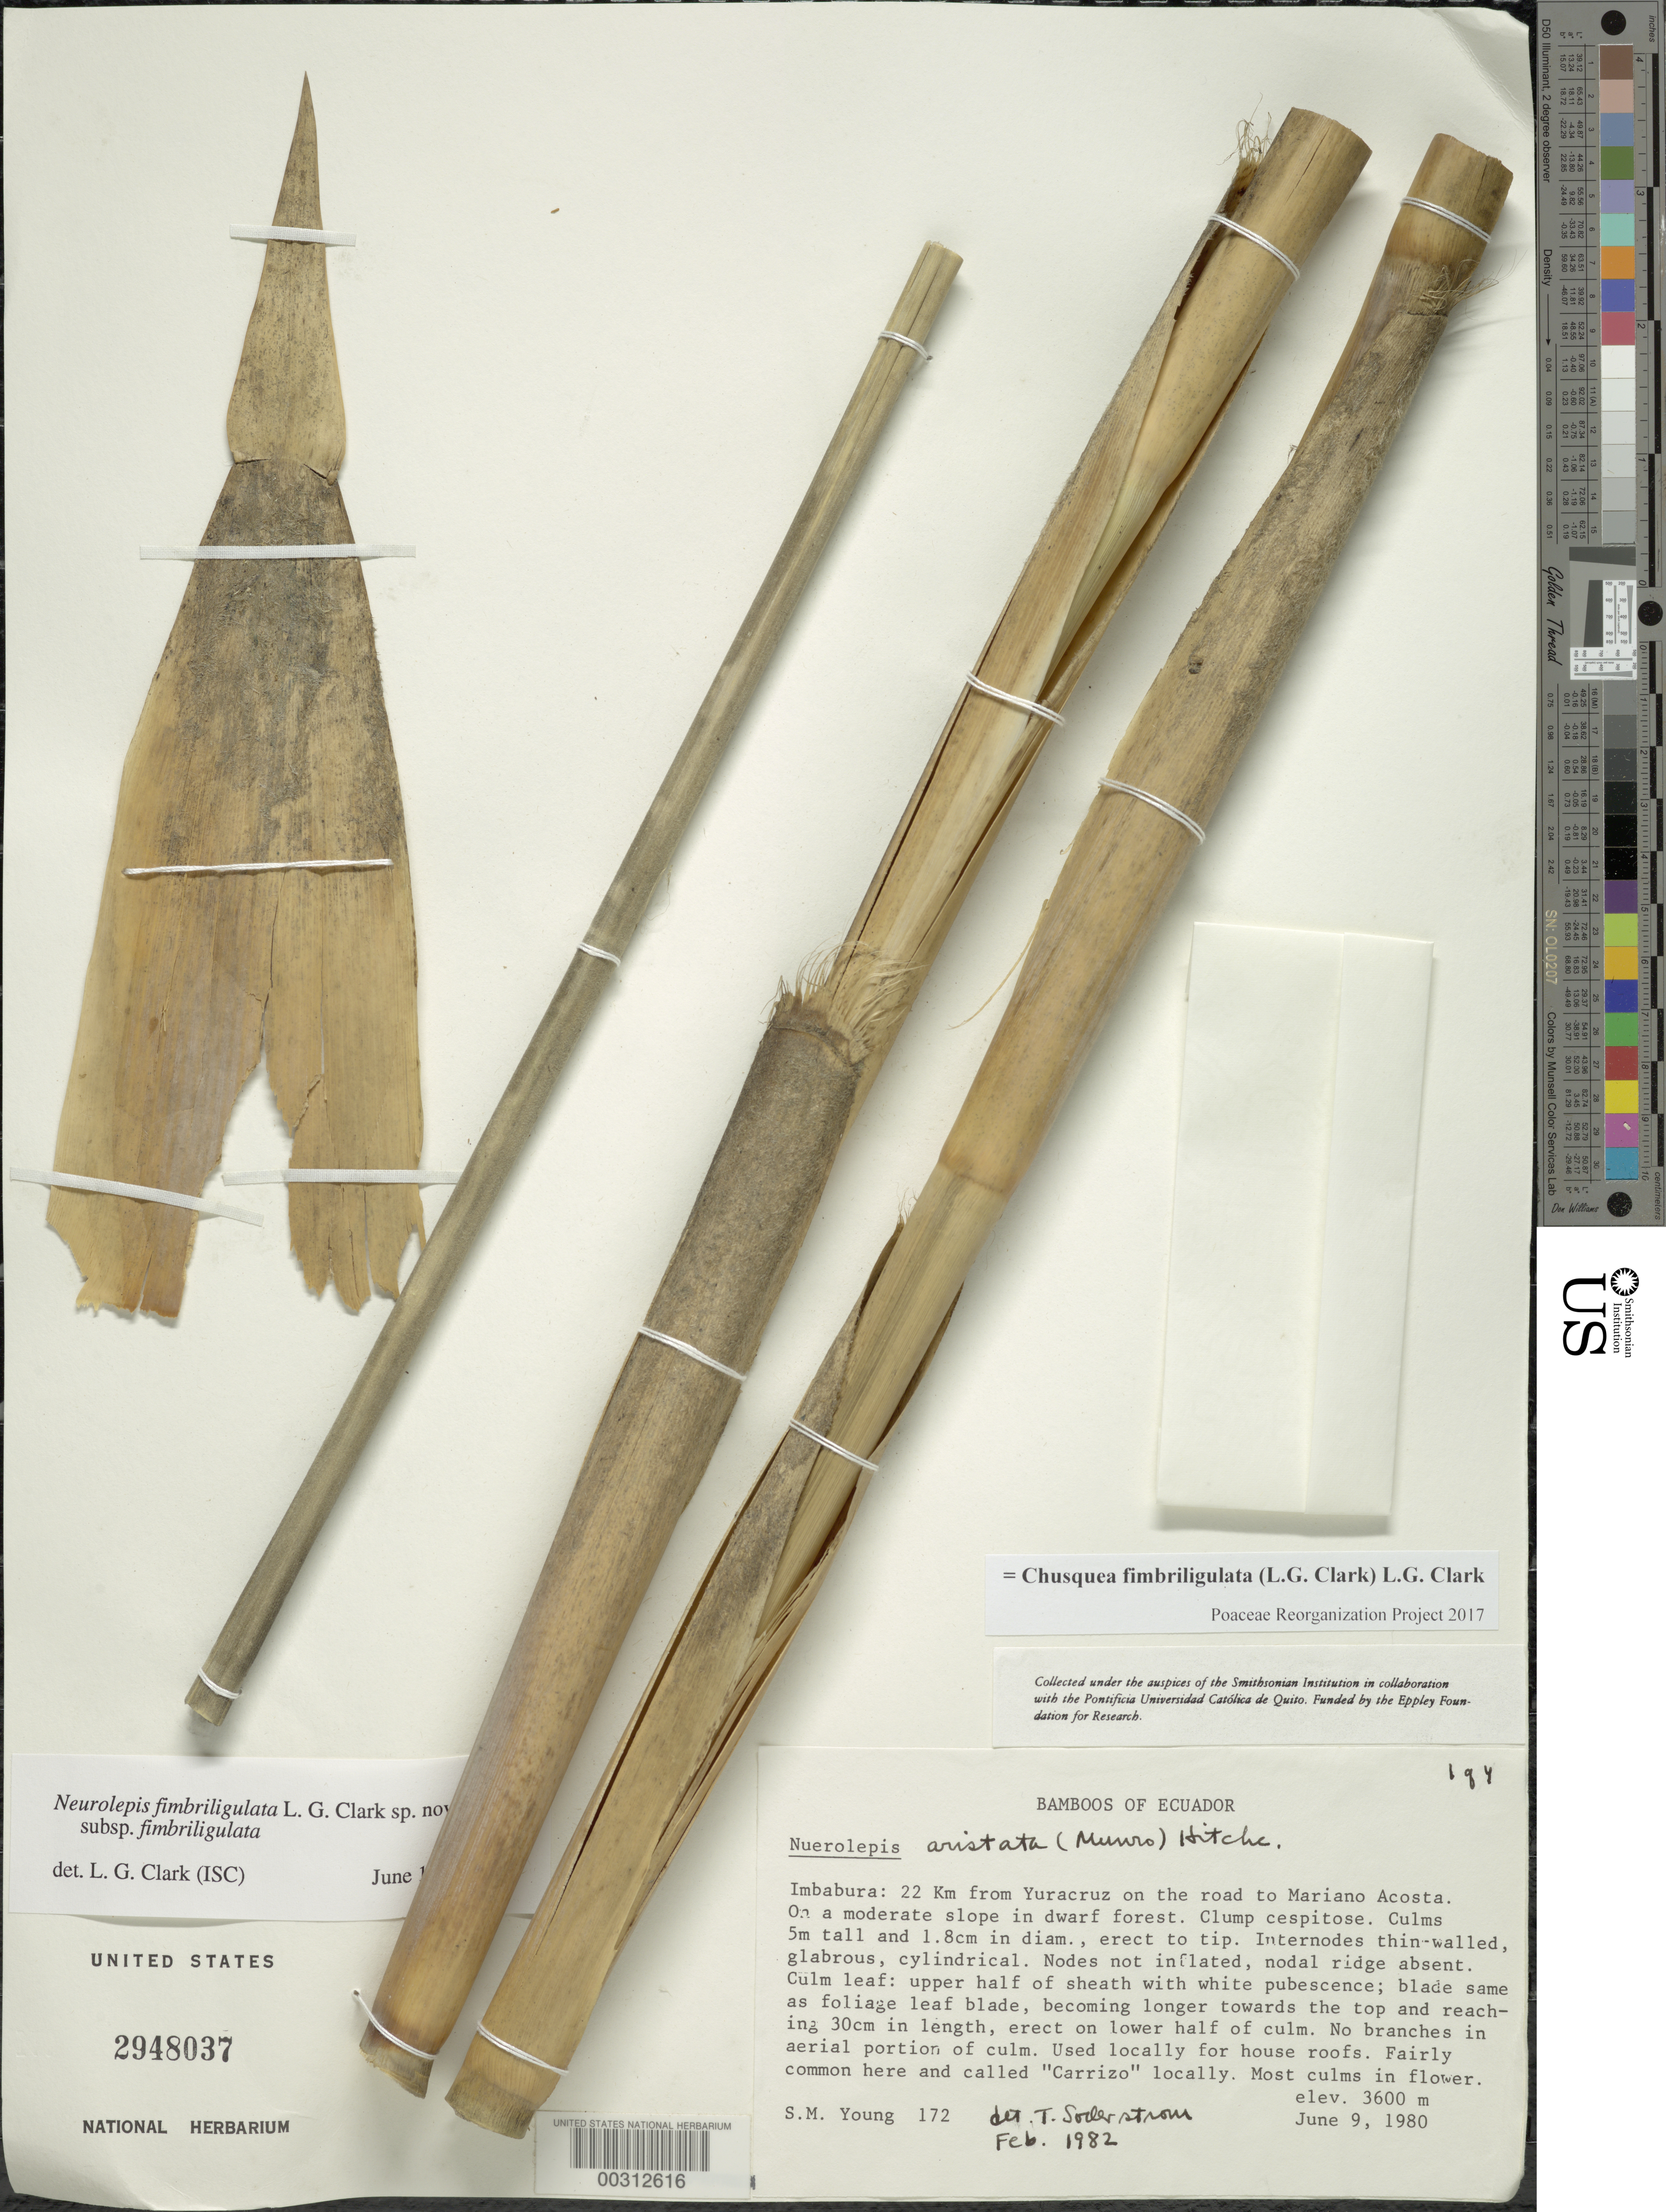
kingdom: Plantae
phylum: Tracheophyta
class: Liliopsida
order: Poales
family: Poaceae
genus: Chusquea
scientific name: Chusquea fimbriligulata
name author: (L.G. Clark) L.G. Clark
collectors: S. Young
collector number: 172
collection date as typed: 09 Jun 1980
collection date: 1980-06-09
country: Ecuador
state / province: Imbabura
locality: Yuracruz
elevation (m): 3600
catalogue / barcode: US 2948037